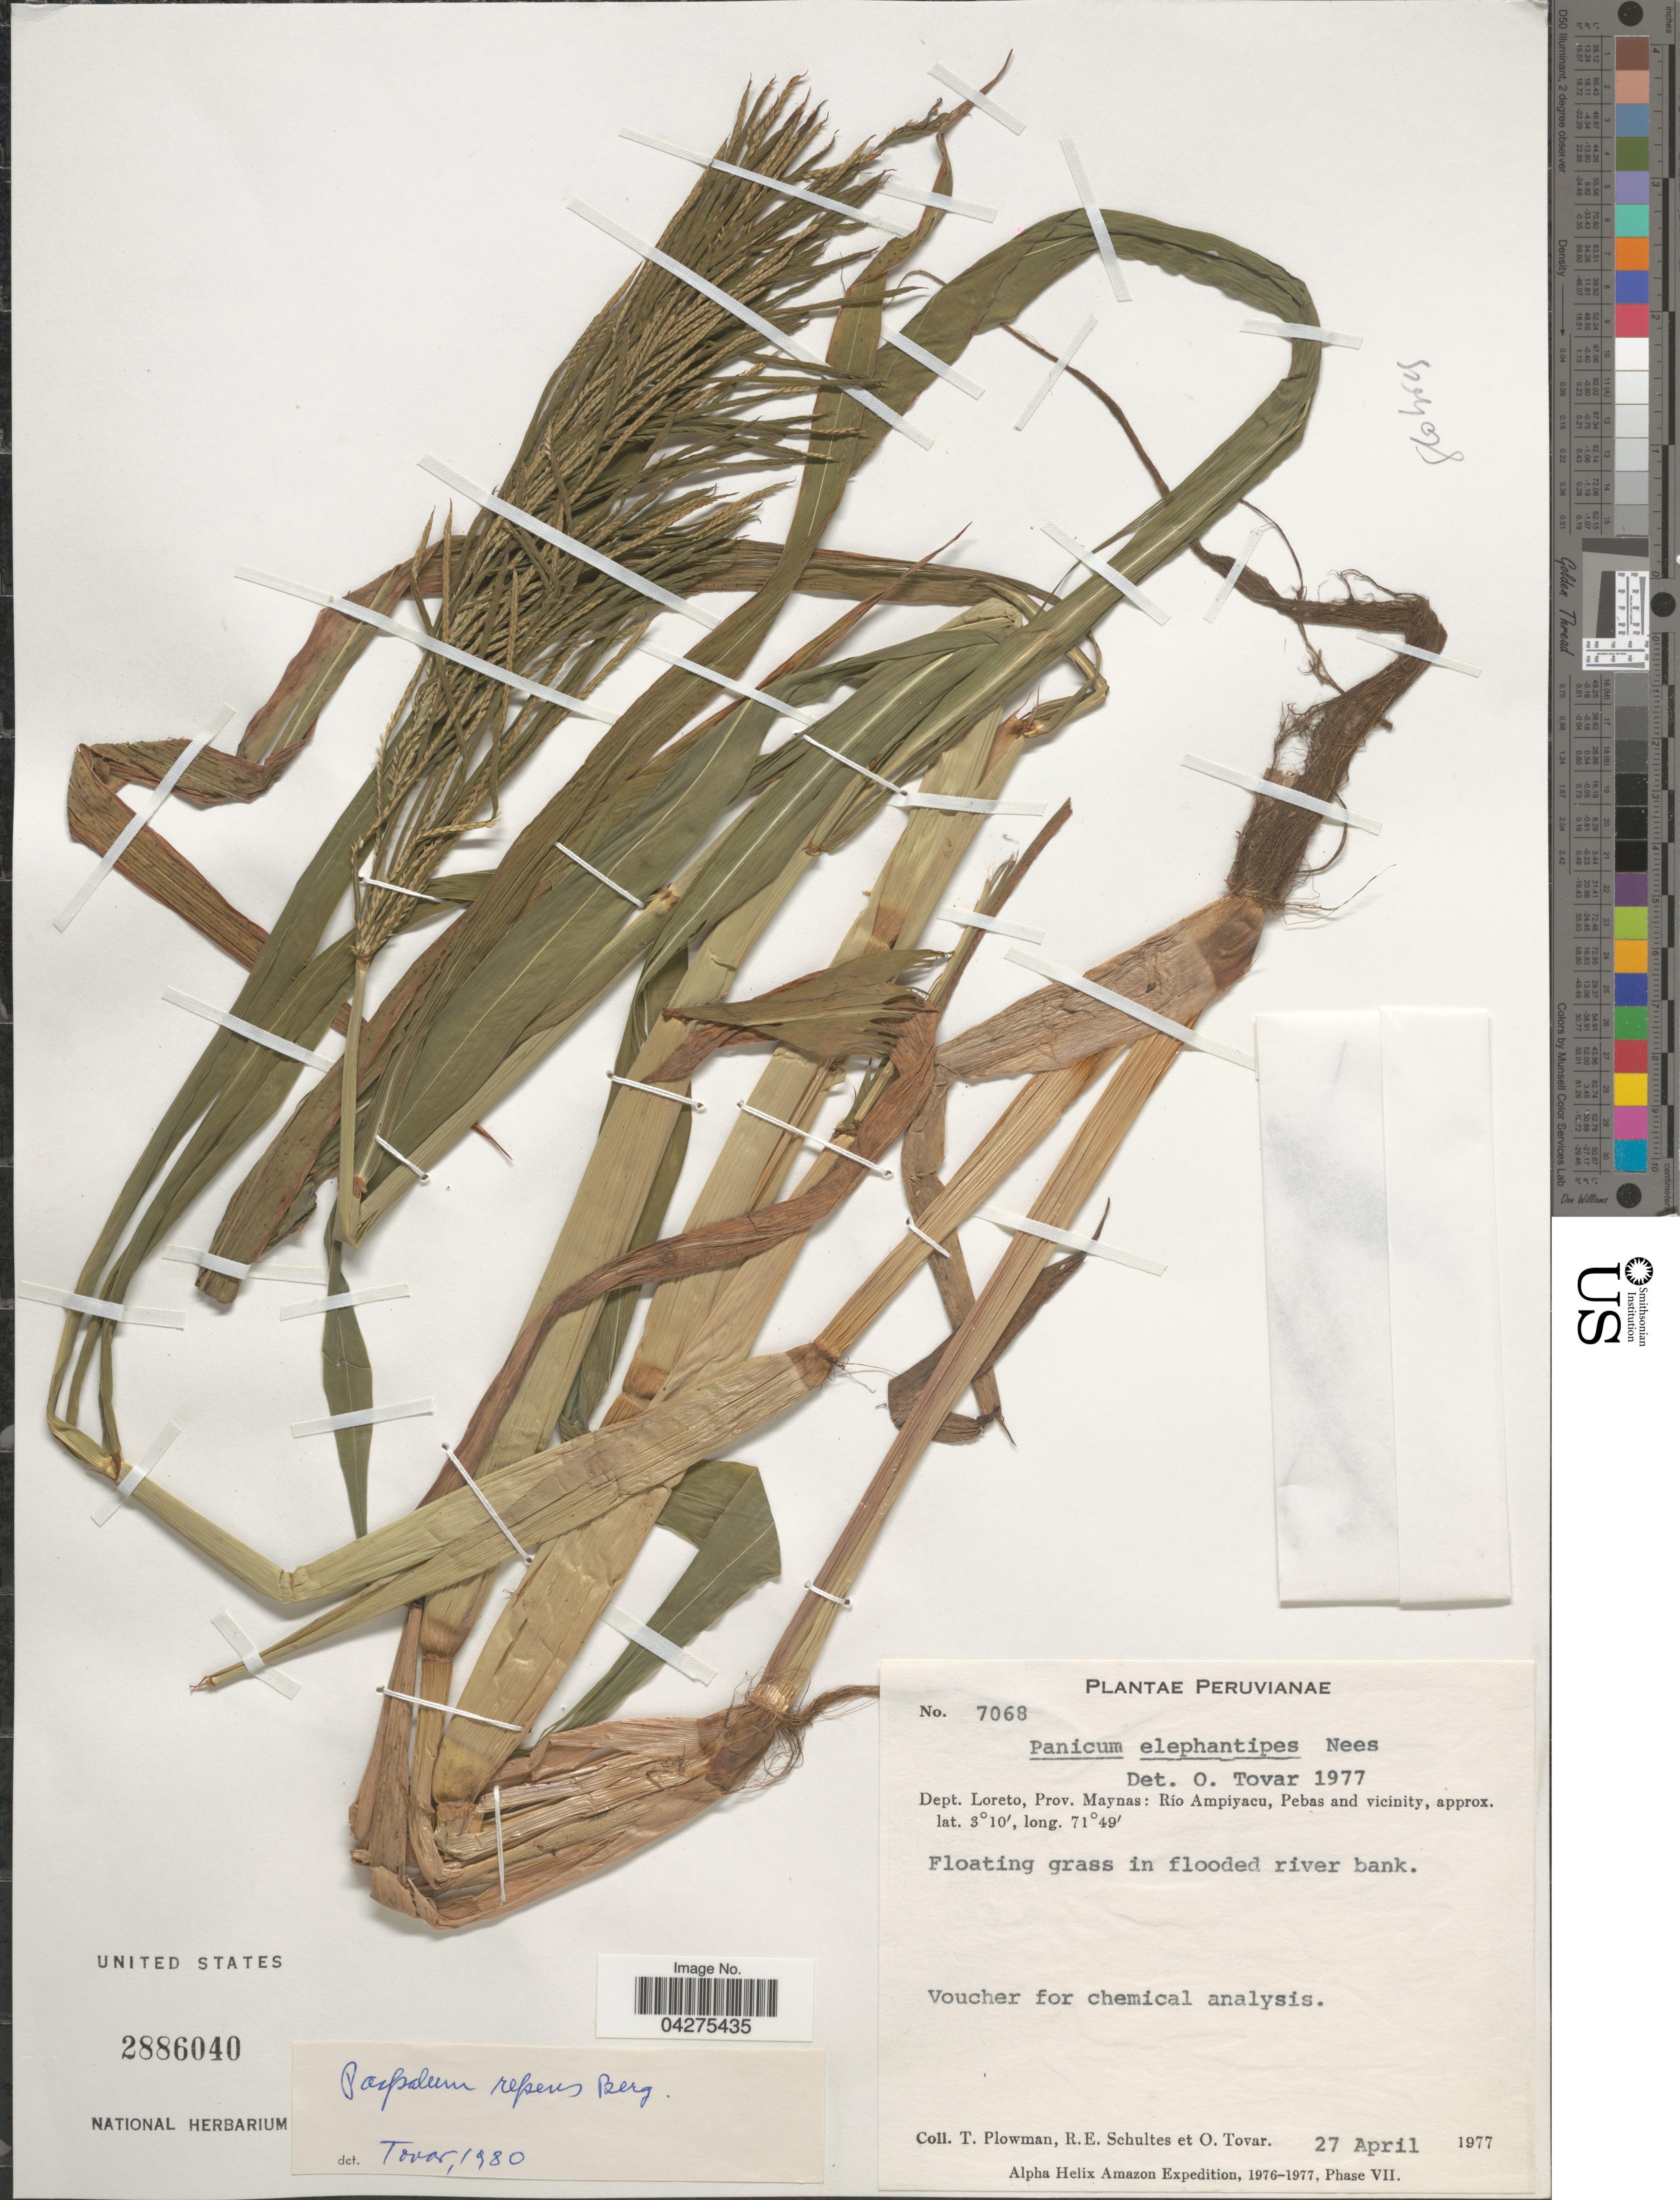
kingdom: Plantae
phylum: Tracheophyta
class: Liliopsida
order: Poales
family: Poaceae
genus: Paspalum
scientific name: Paspalum repens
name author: P.J. Bergius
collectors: T. Plowman, R. E. Schultes & Ó. Tovar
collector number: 7068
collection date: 1977-04-27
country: Peru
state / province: Loreto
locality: Dept. Loreto, Prov. Maynas: Rio Ampiyaco, Pebas and vicinity. Alpha Helix Amazon Expedition, 1976-1977.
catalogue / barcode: US 2886040